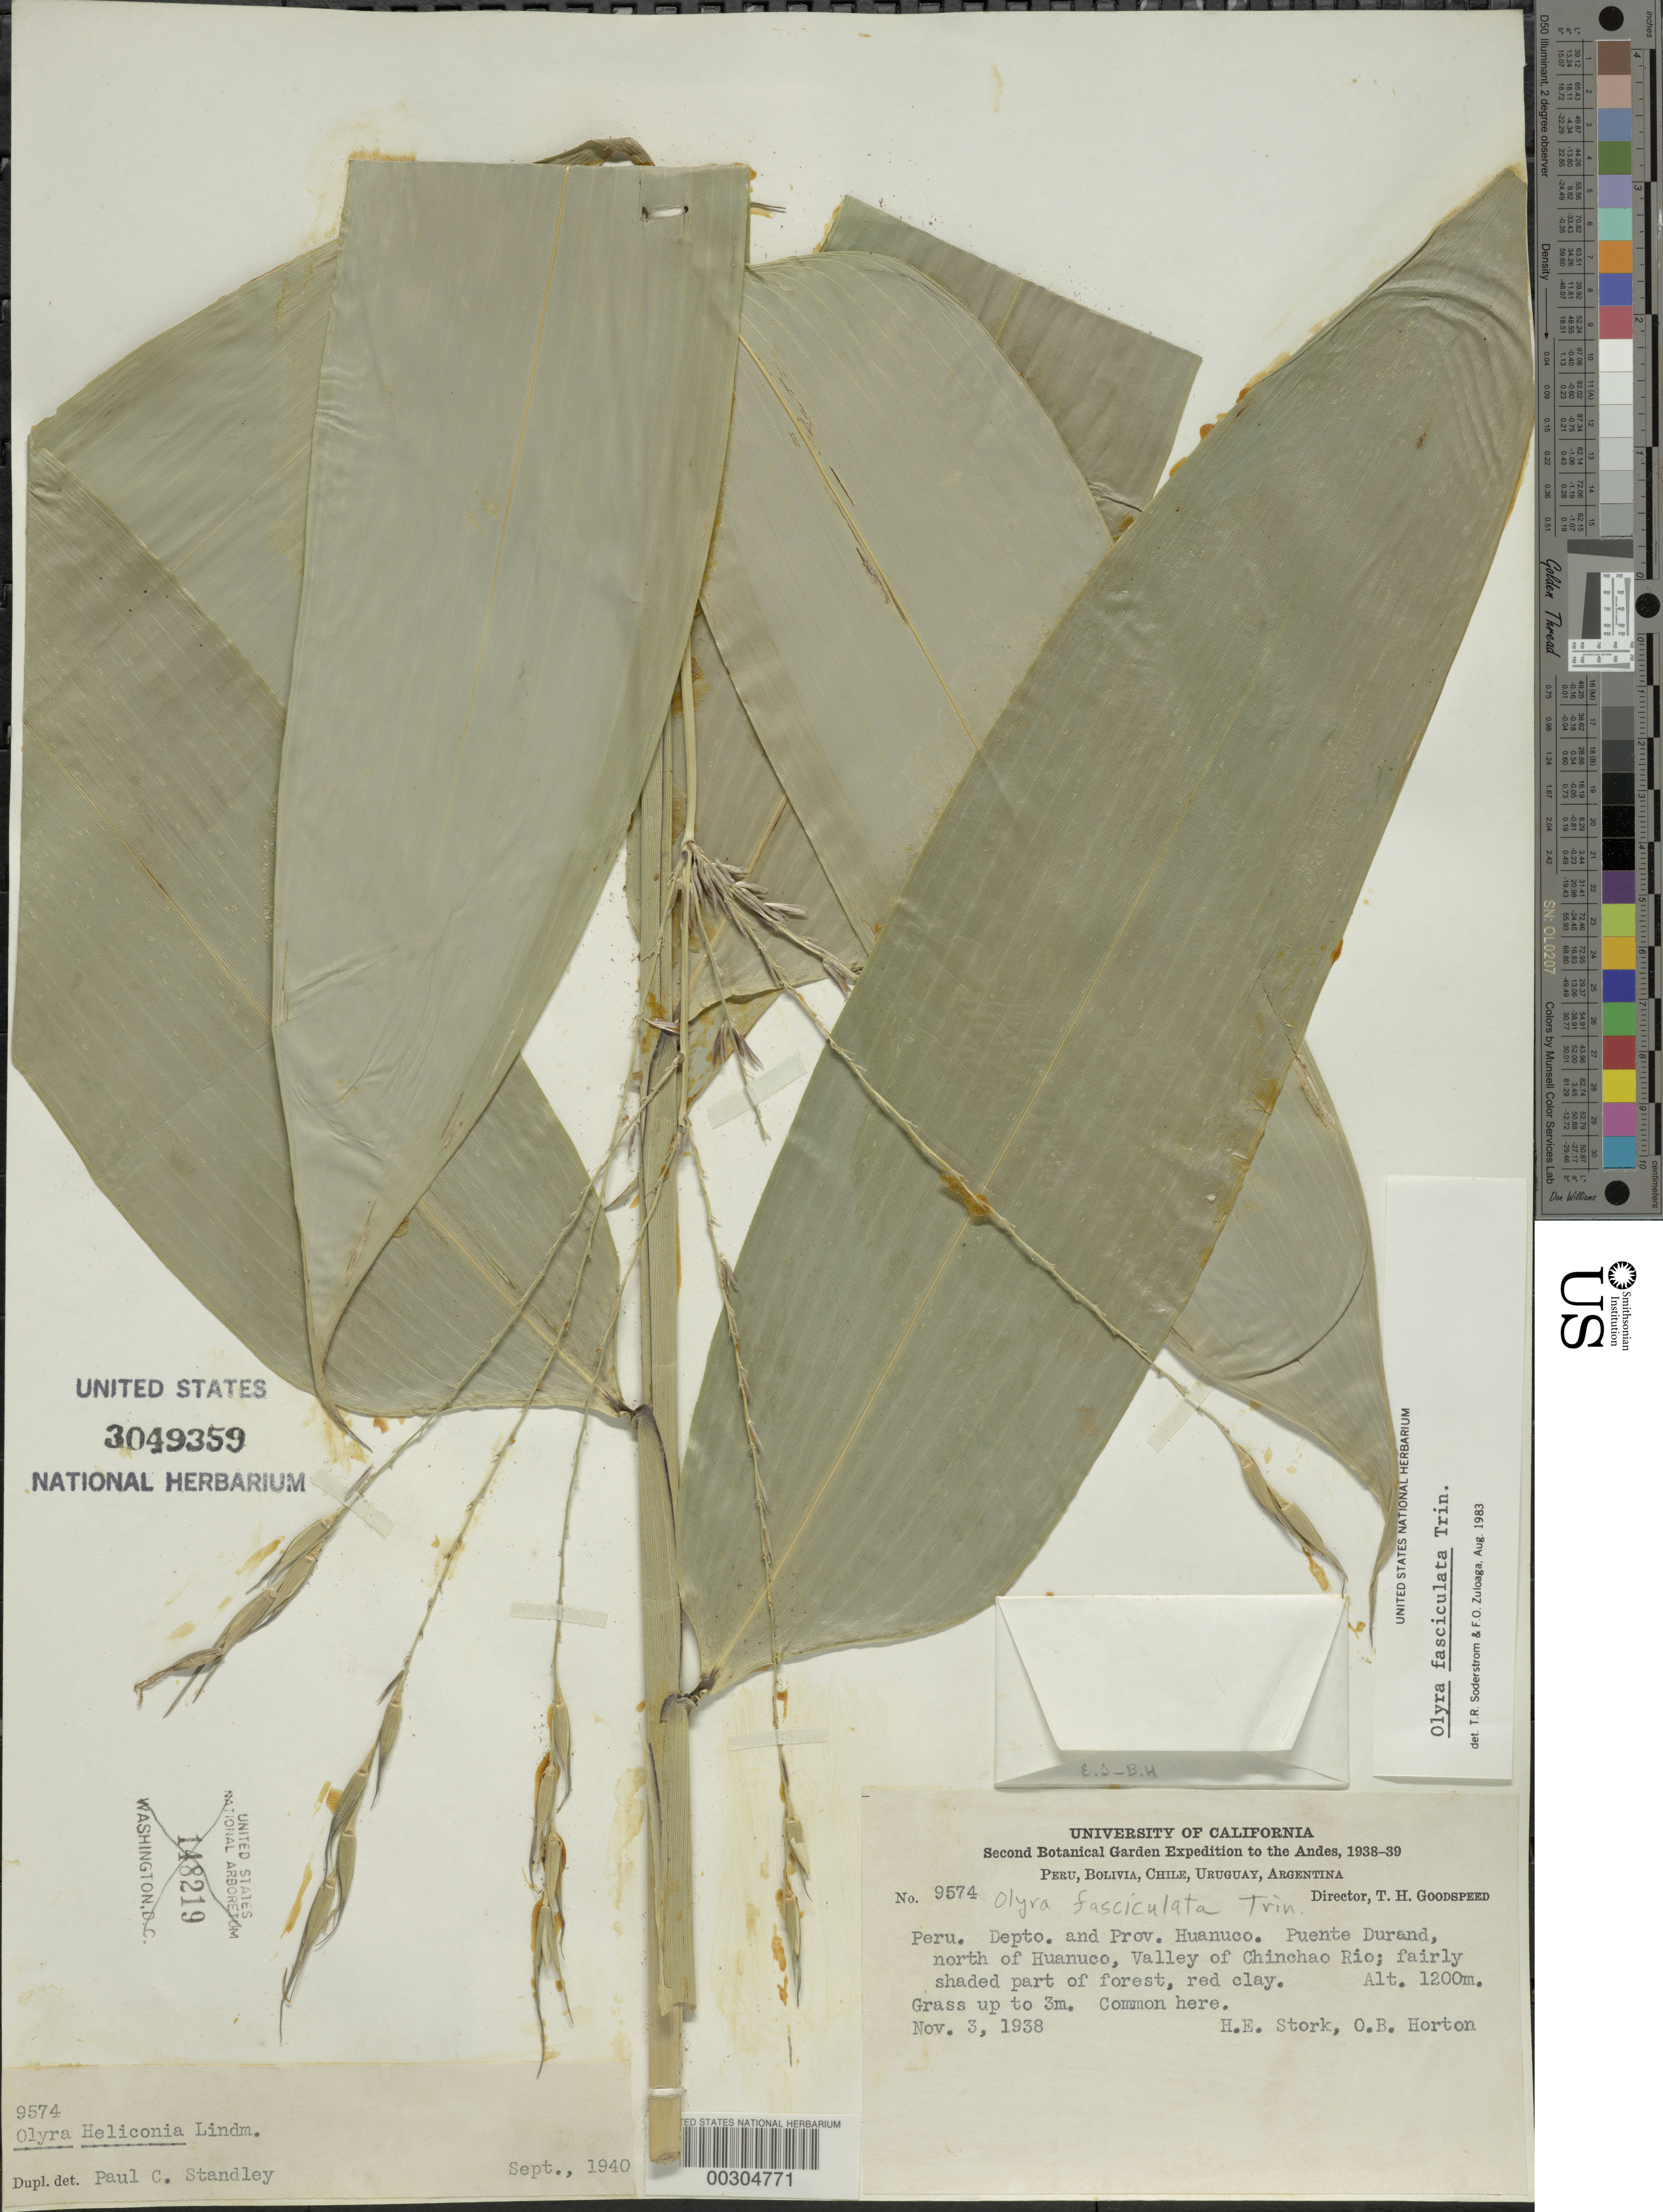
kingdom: Plantae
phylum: Tracheophyta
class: Liliopsida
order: Poales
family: Poaceae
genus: Olyra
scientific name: Olyra fasciculata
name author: Trin.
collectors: H. E. Stork & O. B. Horton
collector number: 9574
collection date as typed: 03 Nov 1938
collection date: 1938-11-03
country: Peru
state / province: Huánuco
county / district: Huánuco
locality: Río Chinchao valley, Puente Durand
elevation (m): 1200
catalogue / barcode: US 3049359